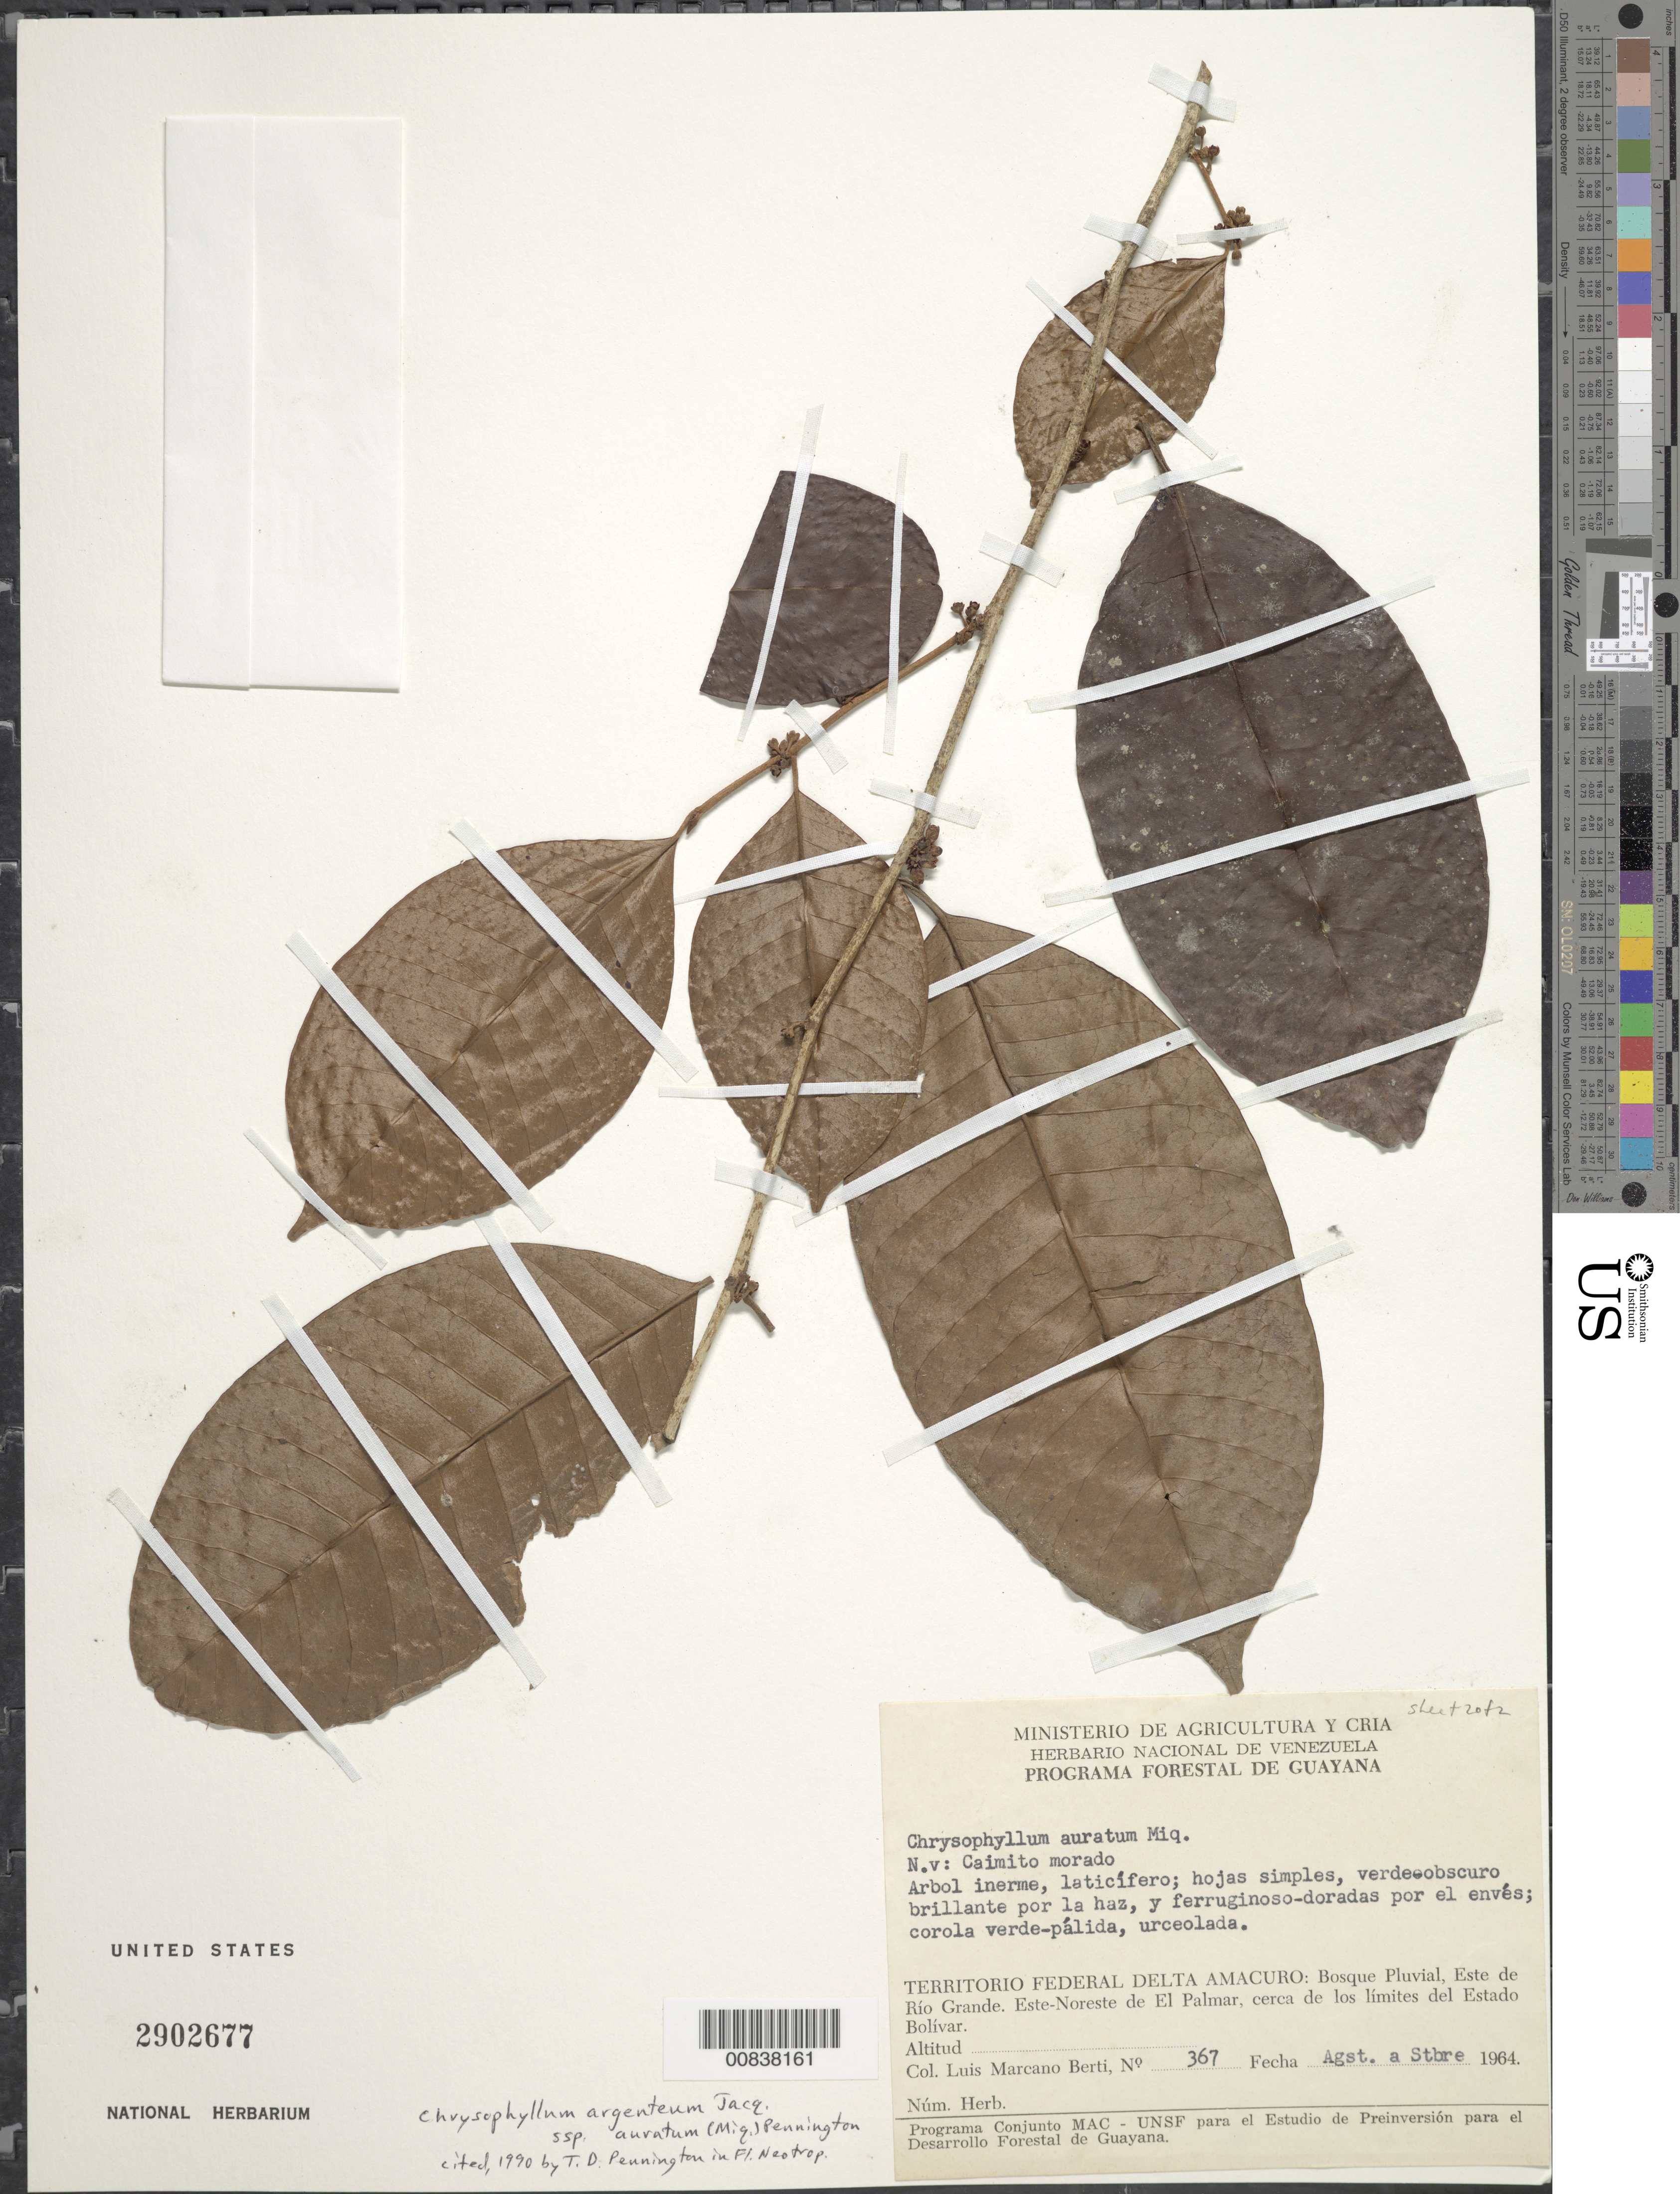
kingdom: Plantae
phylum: Tracheophyta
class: Magnoliopsida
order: Ericales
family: Sapotaceae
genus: Chrysophyllum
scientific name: Chrysophyllum argenteum subsp. auratum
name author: (Miq.) T.D. Penn.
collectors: L. Marcano-Berti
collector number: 367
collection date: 1964-08/1964-09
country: Venezuela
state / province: Delta Amacuro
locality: Forestal de Guyanas, Territorio Federal Delta Amacuro: Bosque Pluvial, Este de Rio Grande, Este-Noreste de Palmar, cerca de los limites del Estado Bolivar.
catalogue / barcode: US 2902677